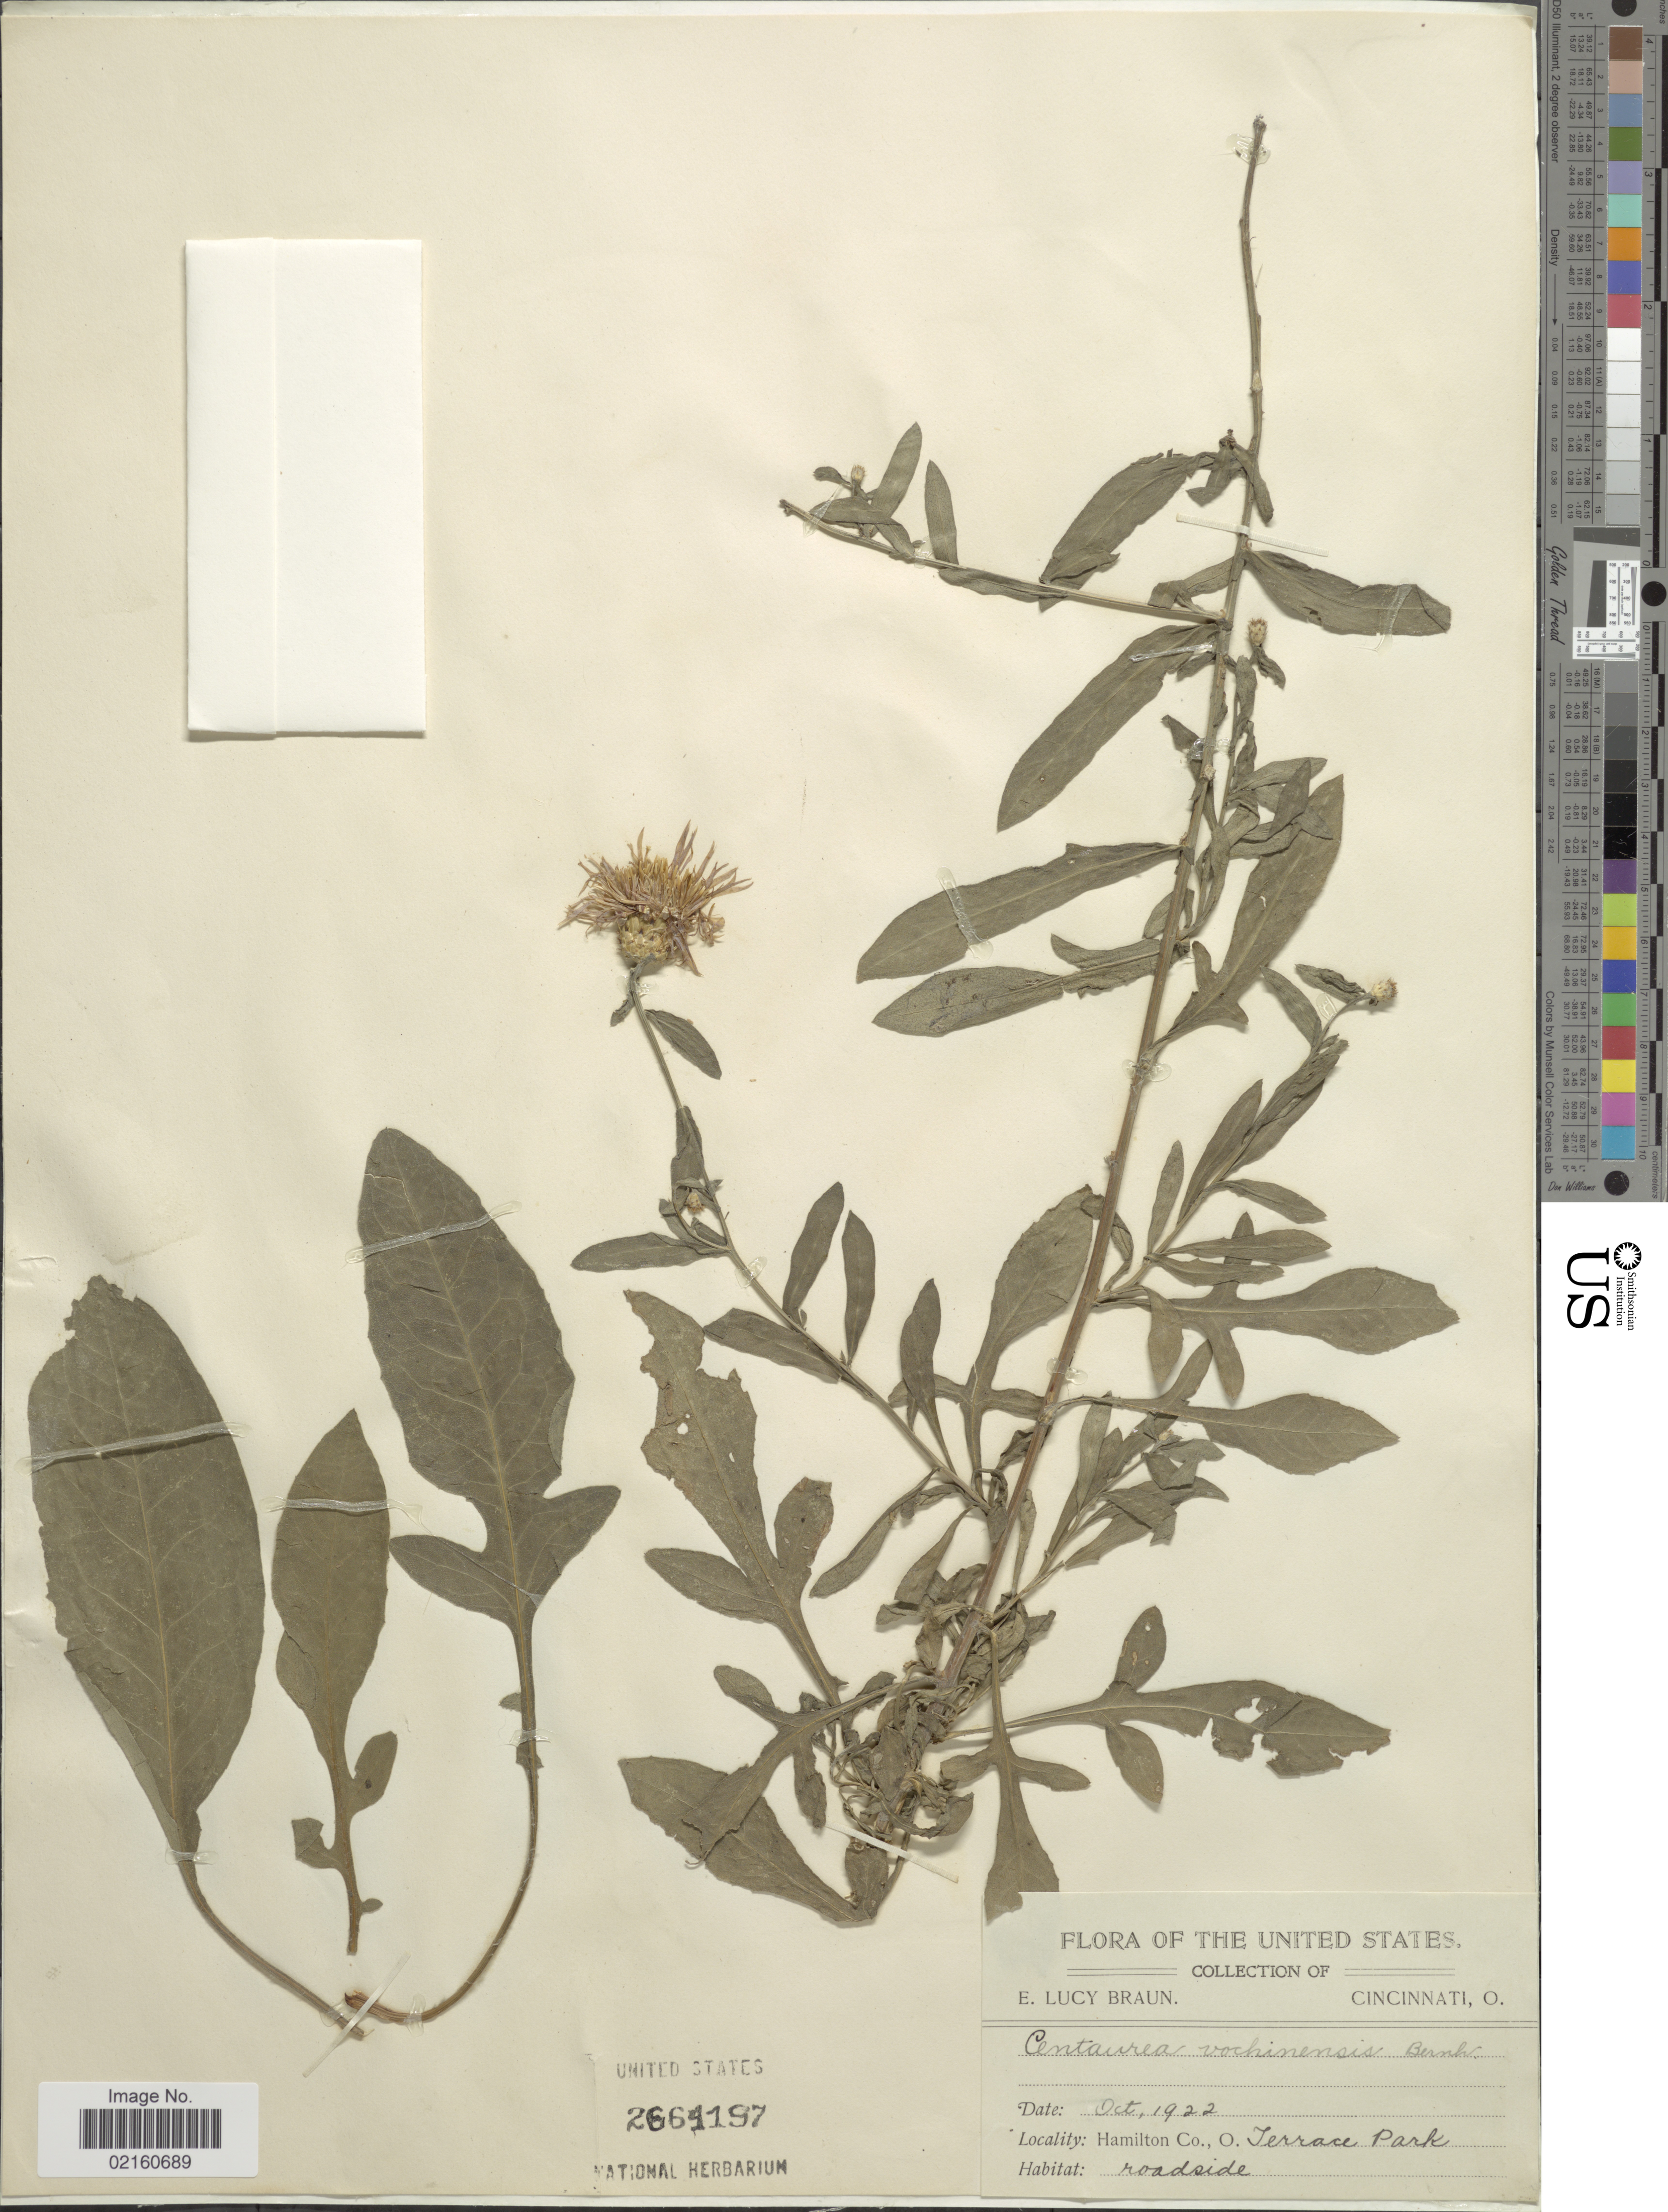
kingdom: Plantae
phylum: Tracheophyta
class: Magnoliopsida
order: Asterales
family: Asteraceae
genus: Centaurea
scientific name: Centaurea nigrescens subsp. vochinensis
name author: (Bernh. ex Rchb.) Nyman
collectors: E. L. Braun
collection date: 1922-10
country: United States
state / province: Ohio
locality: The United States, Hamilton Co. O., Terrace Park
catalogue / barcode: US 2664197